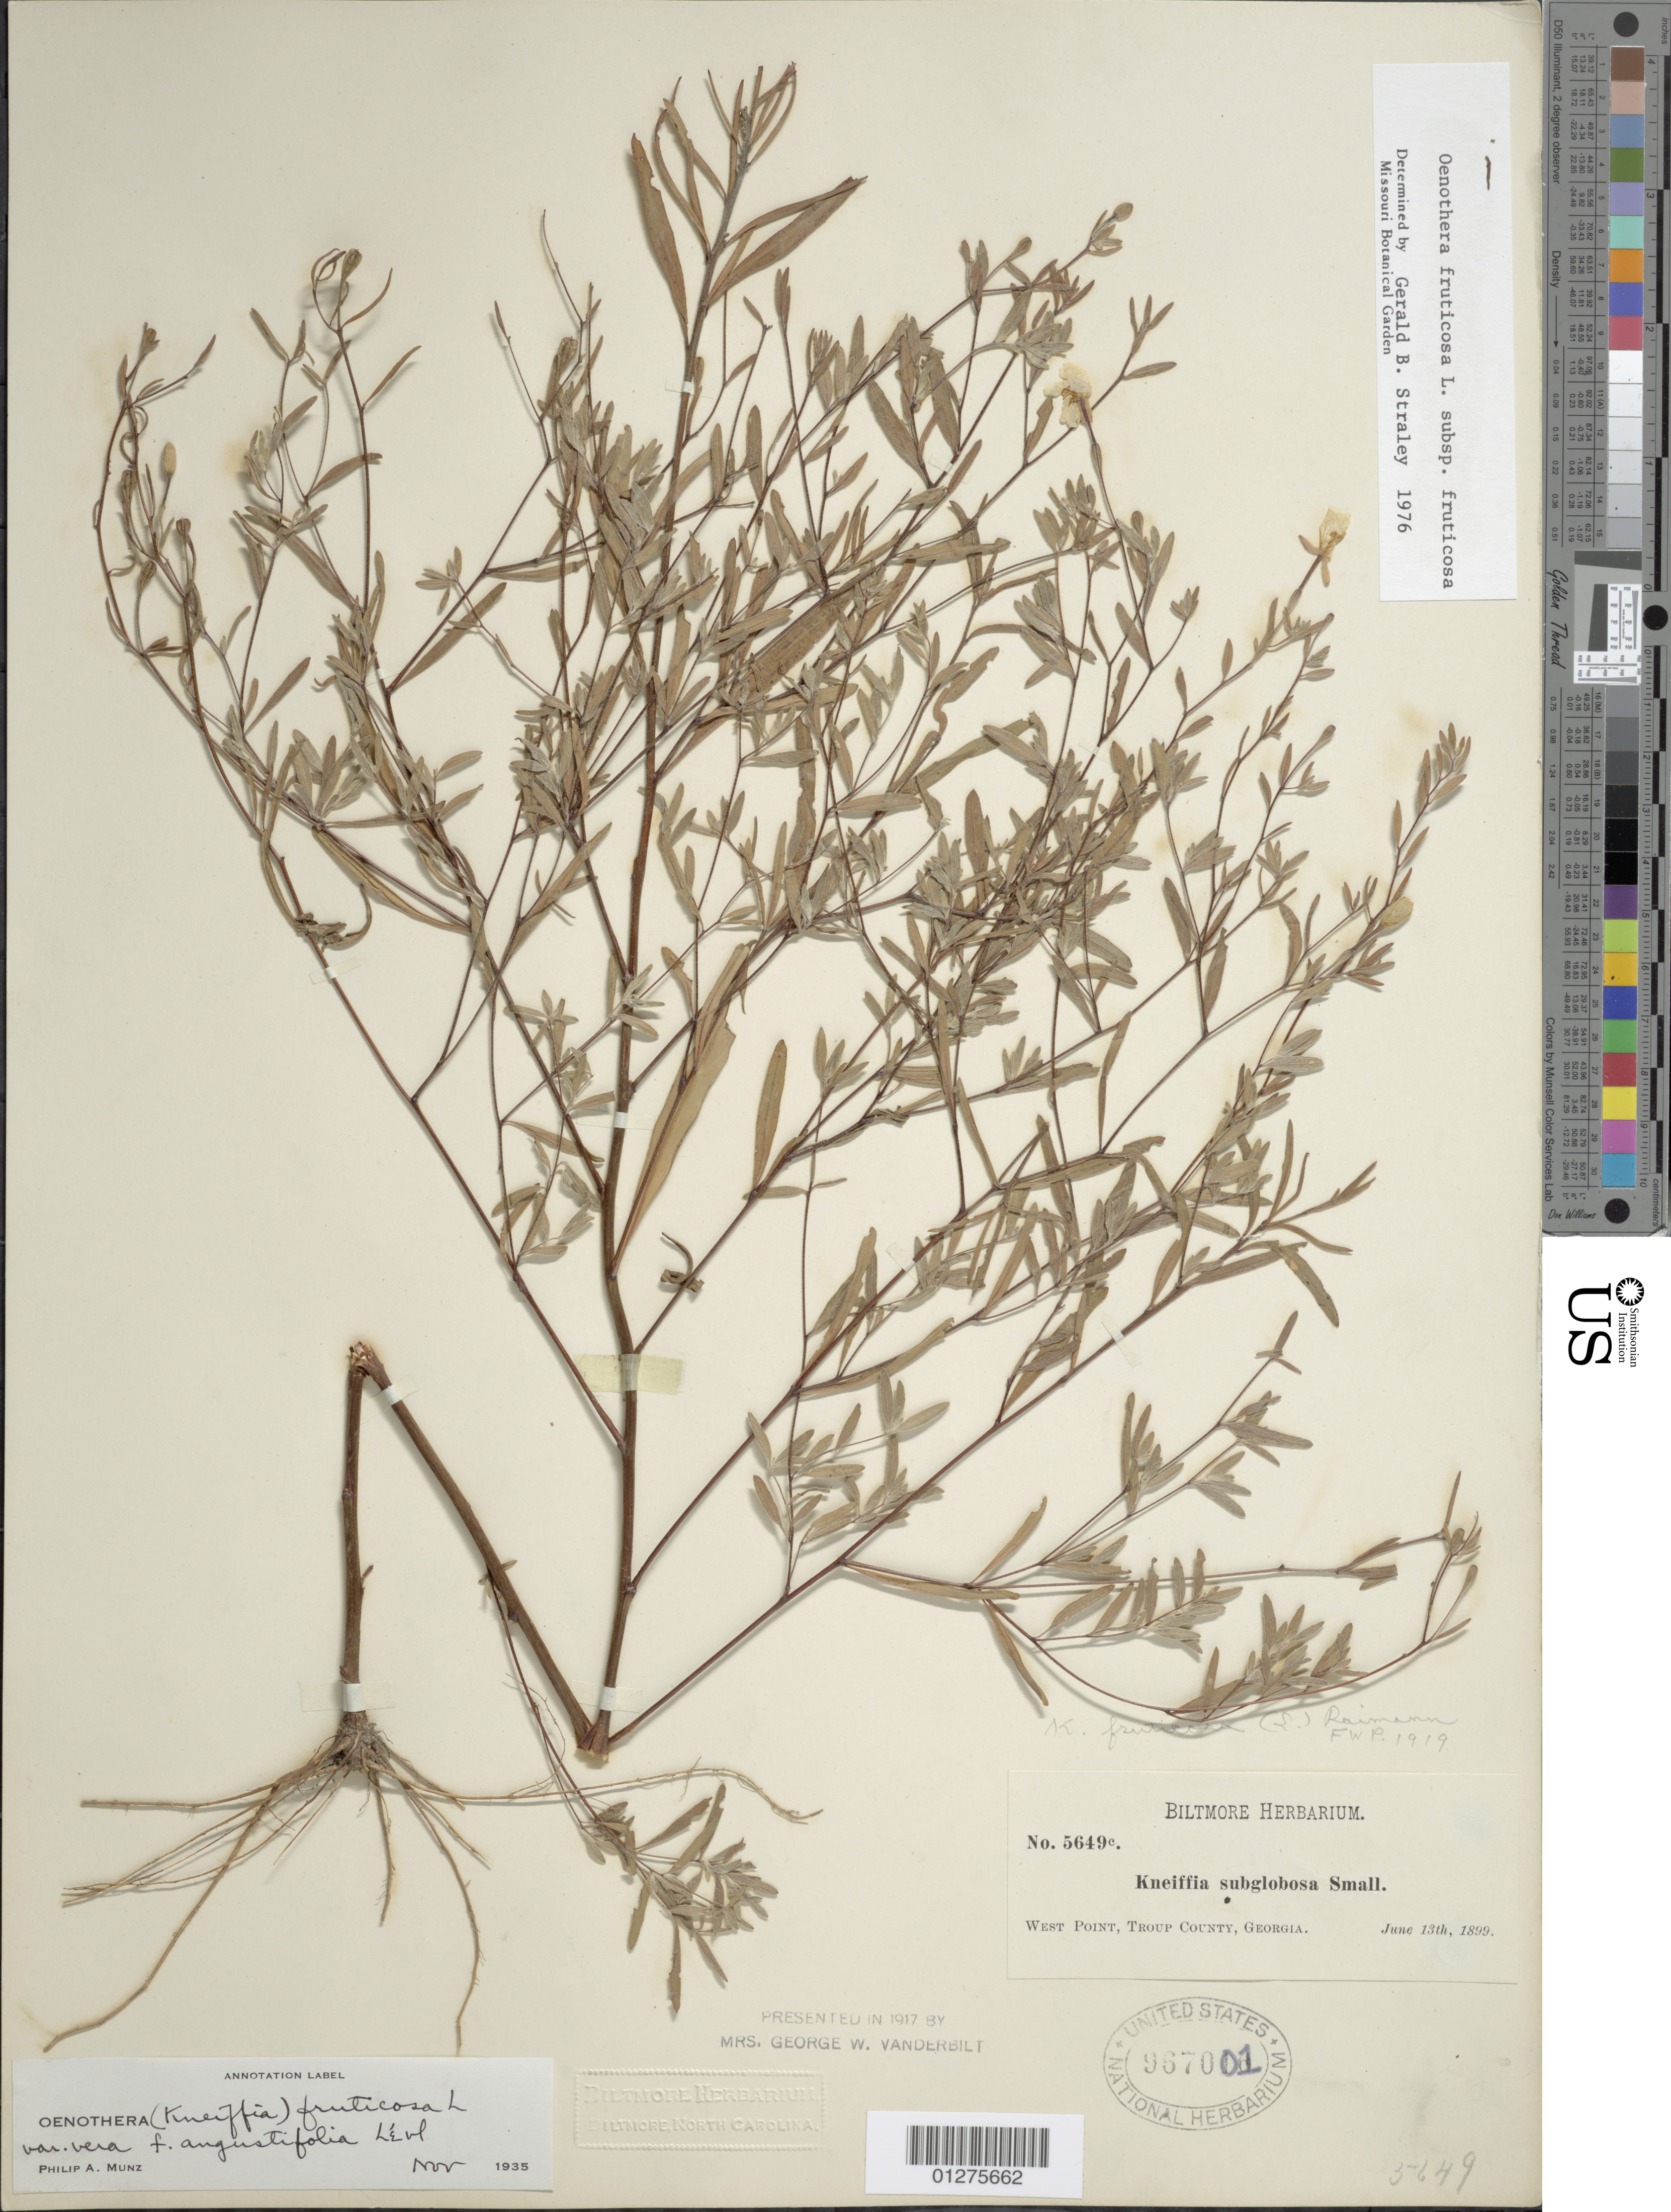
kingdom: Plantae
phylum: Tracheophyta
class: Magnoliopsida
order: Myrtales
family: Onagraceae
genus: Oenothera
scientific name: Oenothera fruticosa subsp. fruticosa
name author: L.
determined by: Straley, G. B.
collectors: ex herb. Biltmore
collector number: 5649c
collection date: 1899-06-13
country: United States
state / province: Georgia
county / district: Troup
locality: West Point.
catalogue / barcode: US 967001